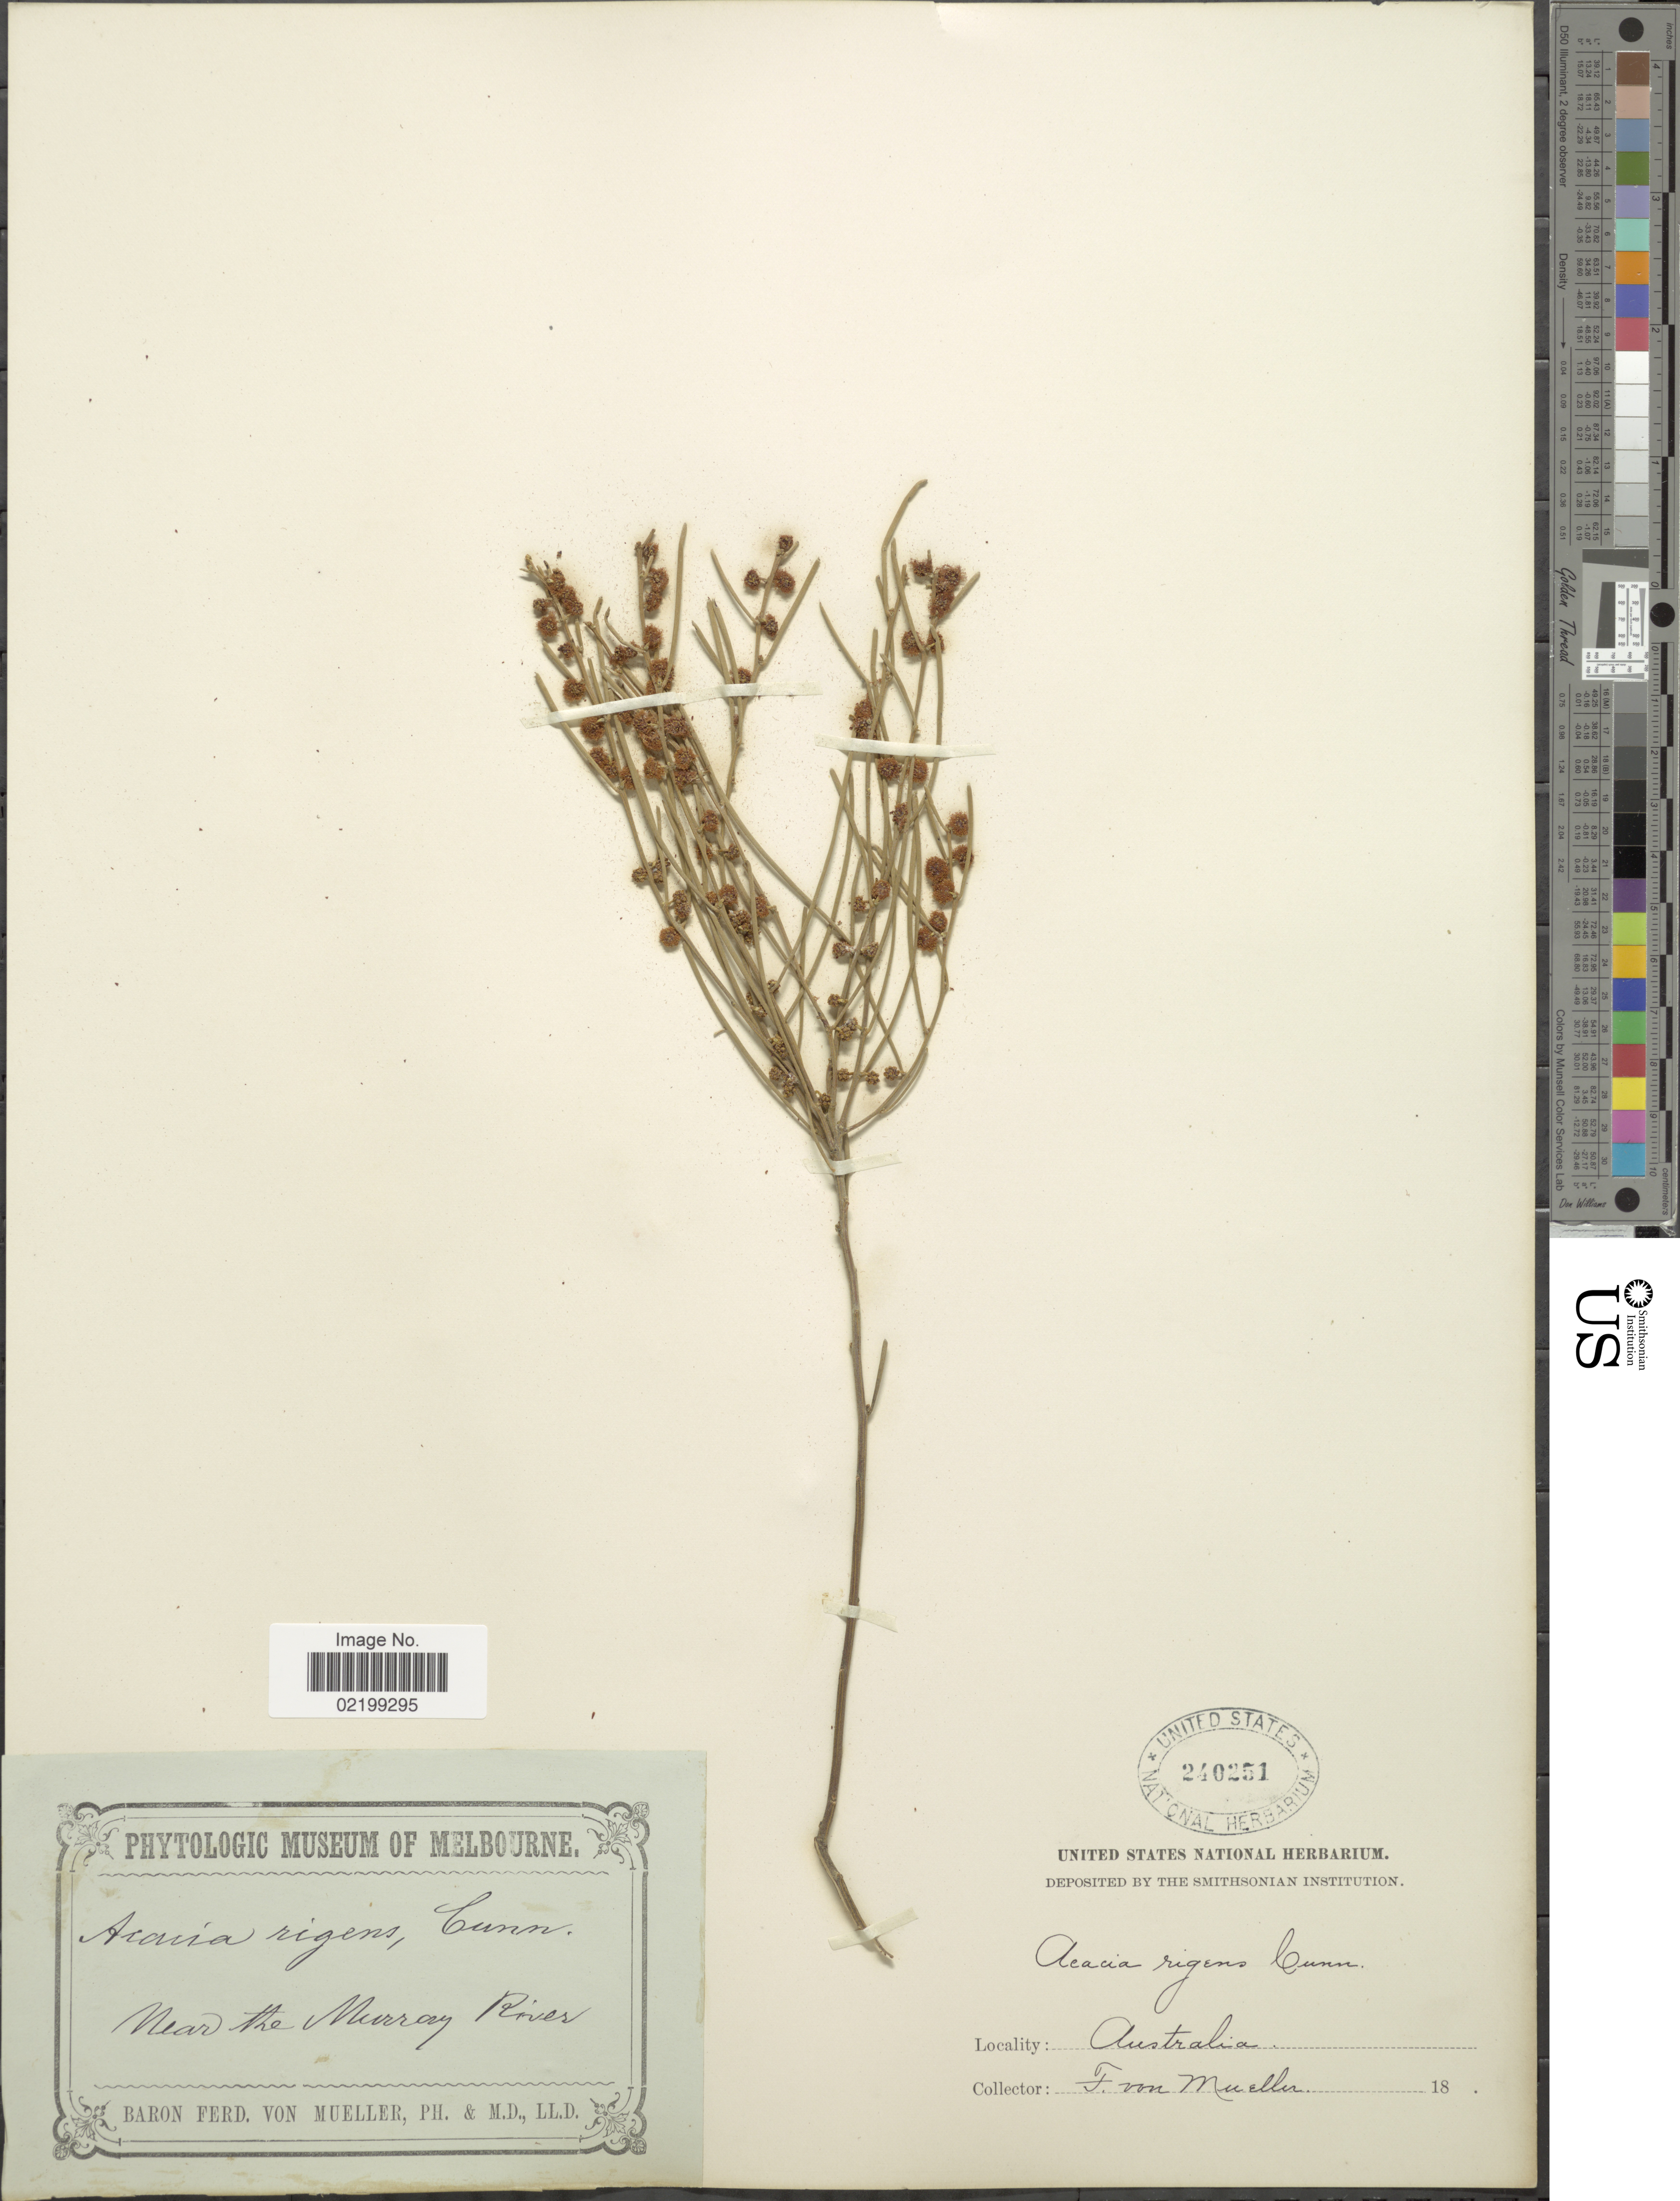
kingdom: Plantae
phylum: Tracheophyta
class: Magnoliopsida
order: Fabales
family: Fabaceae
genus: Acacia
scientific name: Acacia rigens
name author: G. Don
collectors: F. von Mueller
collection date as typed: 18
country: Australia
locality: Near the Murray River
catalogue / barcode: US 240251